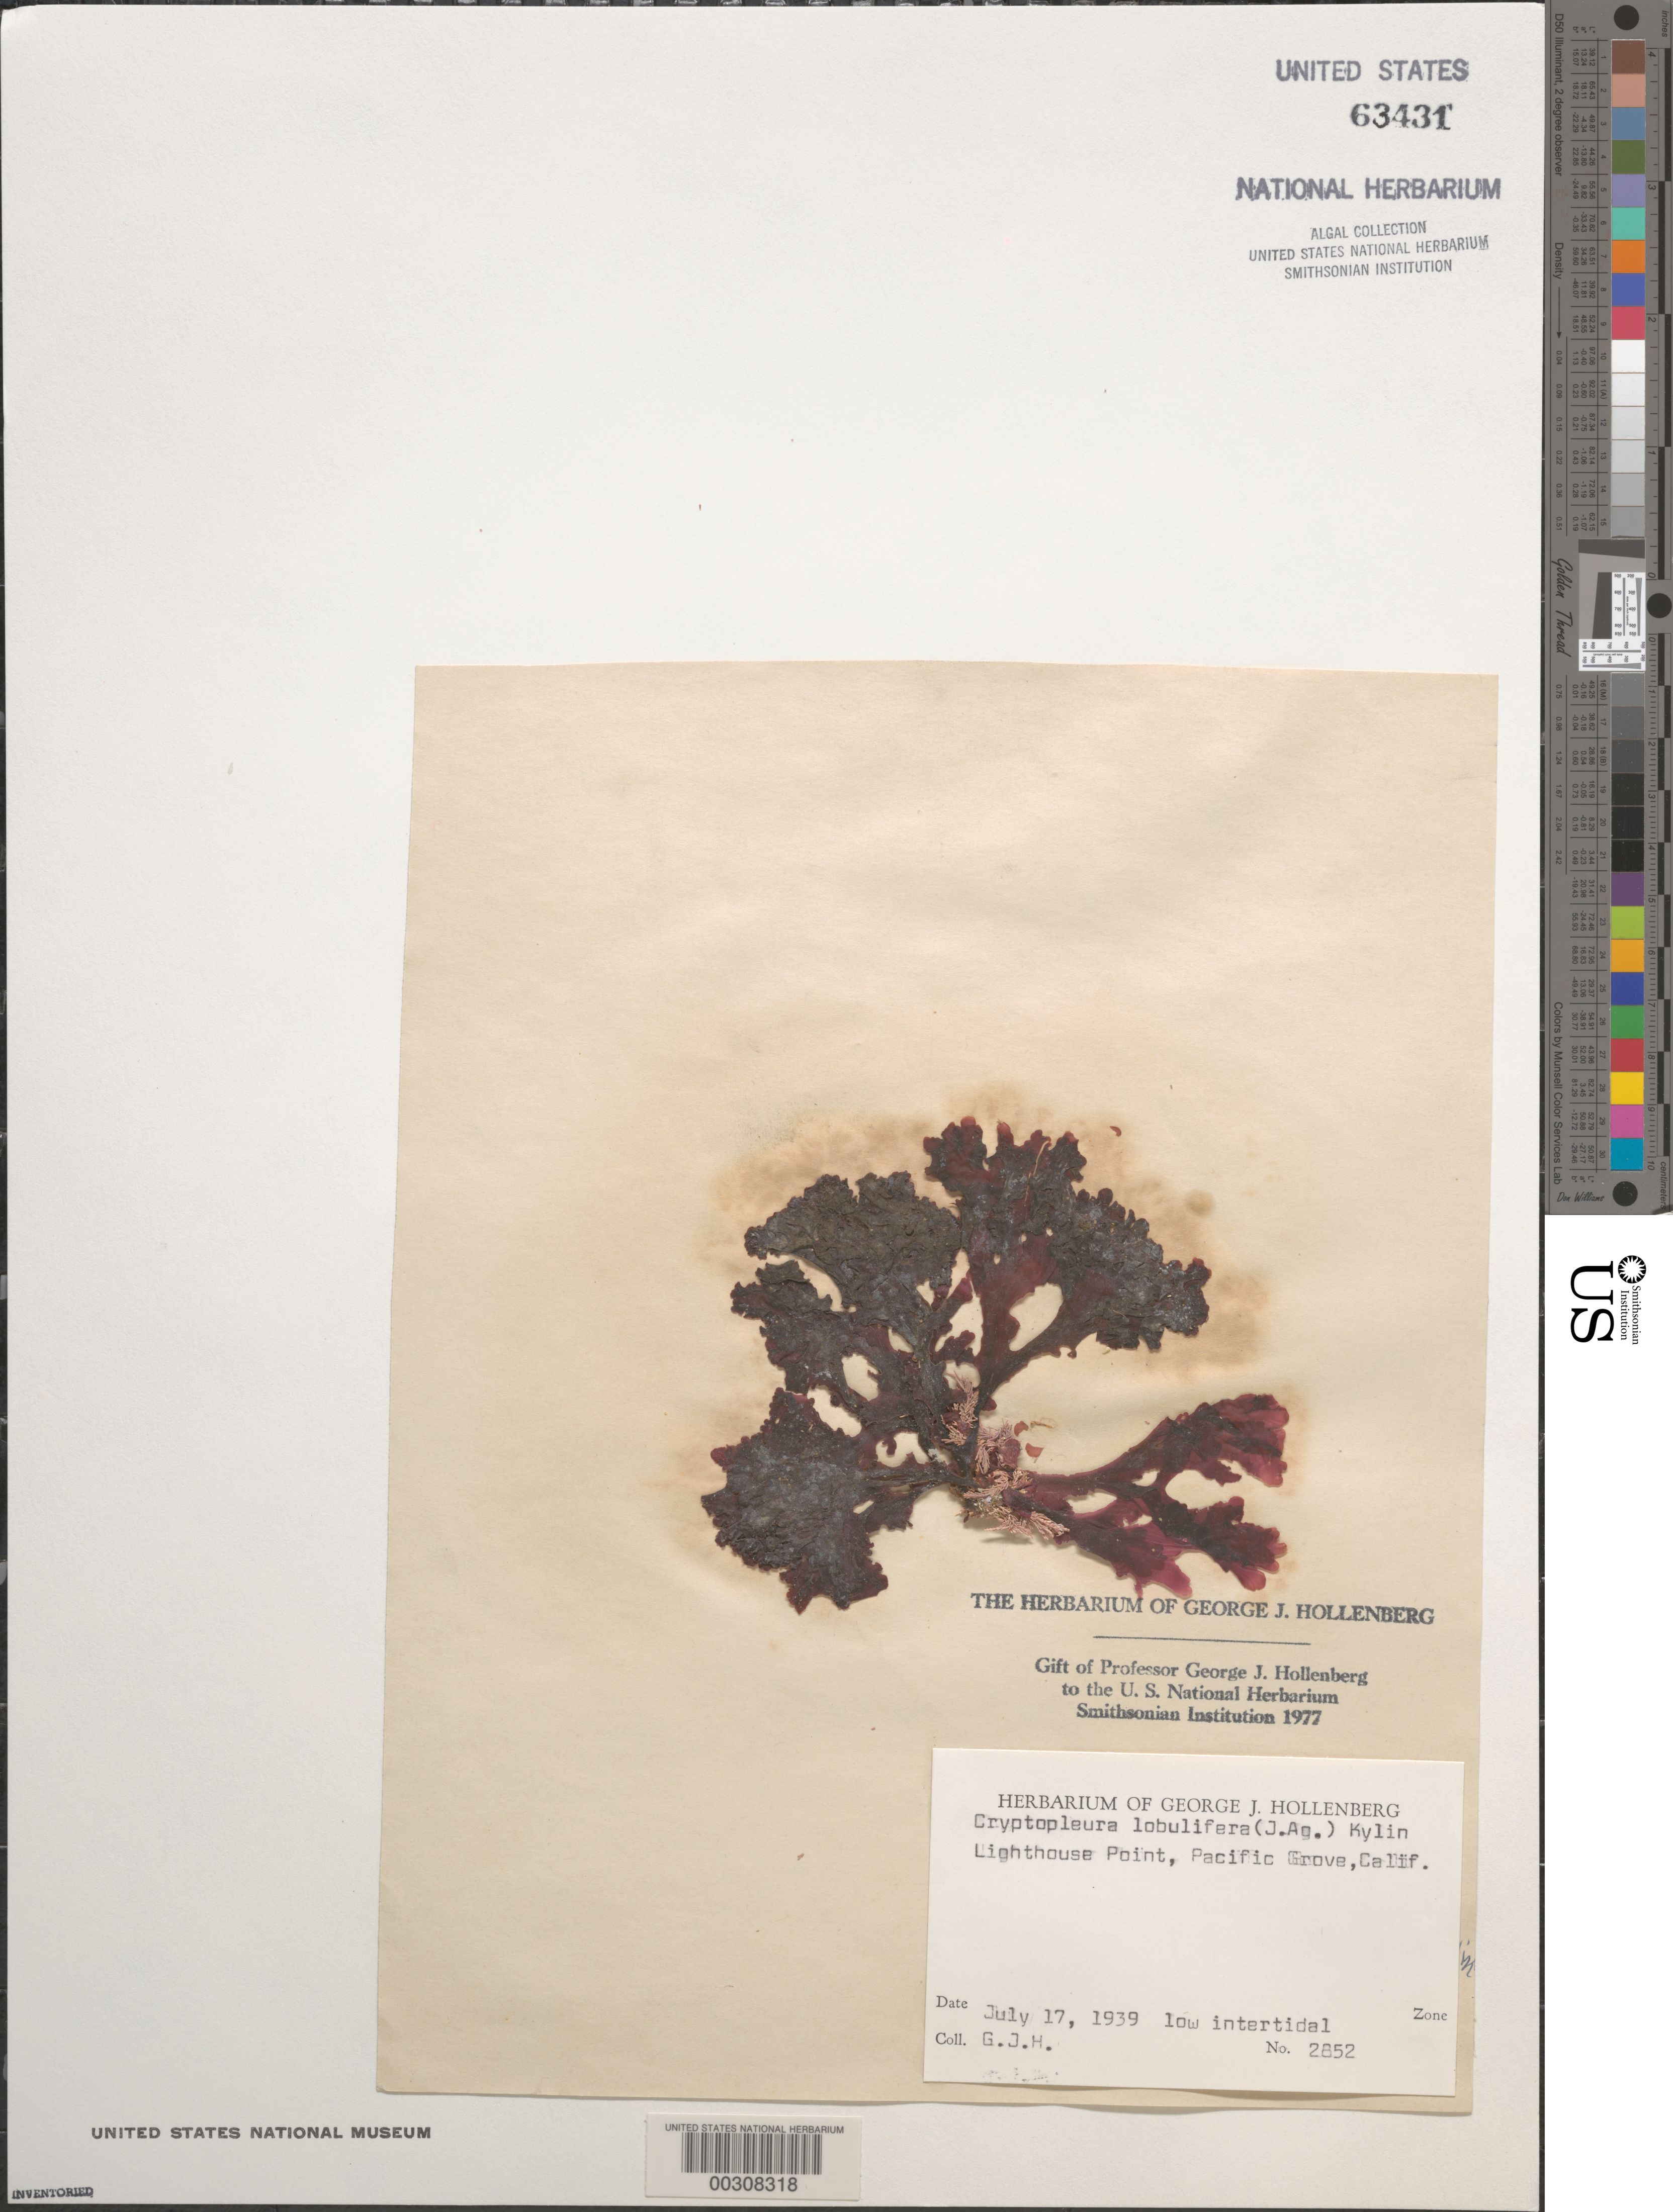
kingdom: Plantae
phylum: Rhodophyta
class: Florideophyceae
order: Ceramiales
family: Delesseriaceae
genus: Cryptopleura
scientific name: Cryptopleura lobulifera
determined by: Hollenberg, George J.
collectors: G. Hollenberg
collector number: GJH 2852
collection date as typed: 17 Jul 1939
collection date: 1939-07-17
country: United States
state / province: California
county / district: Monterey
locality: Lighthouse Point, Pacific Grove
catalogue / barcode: US 63431